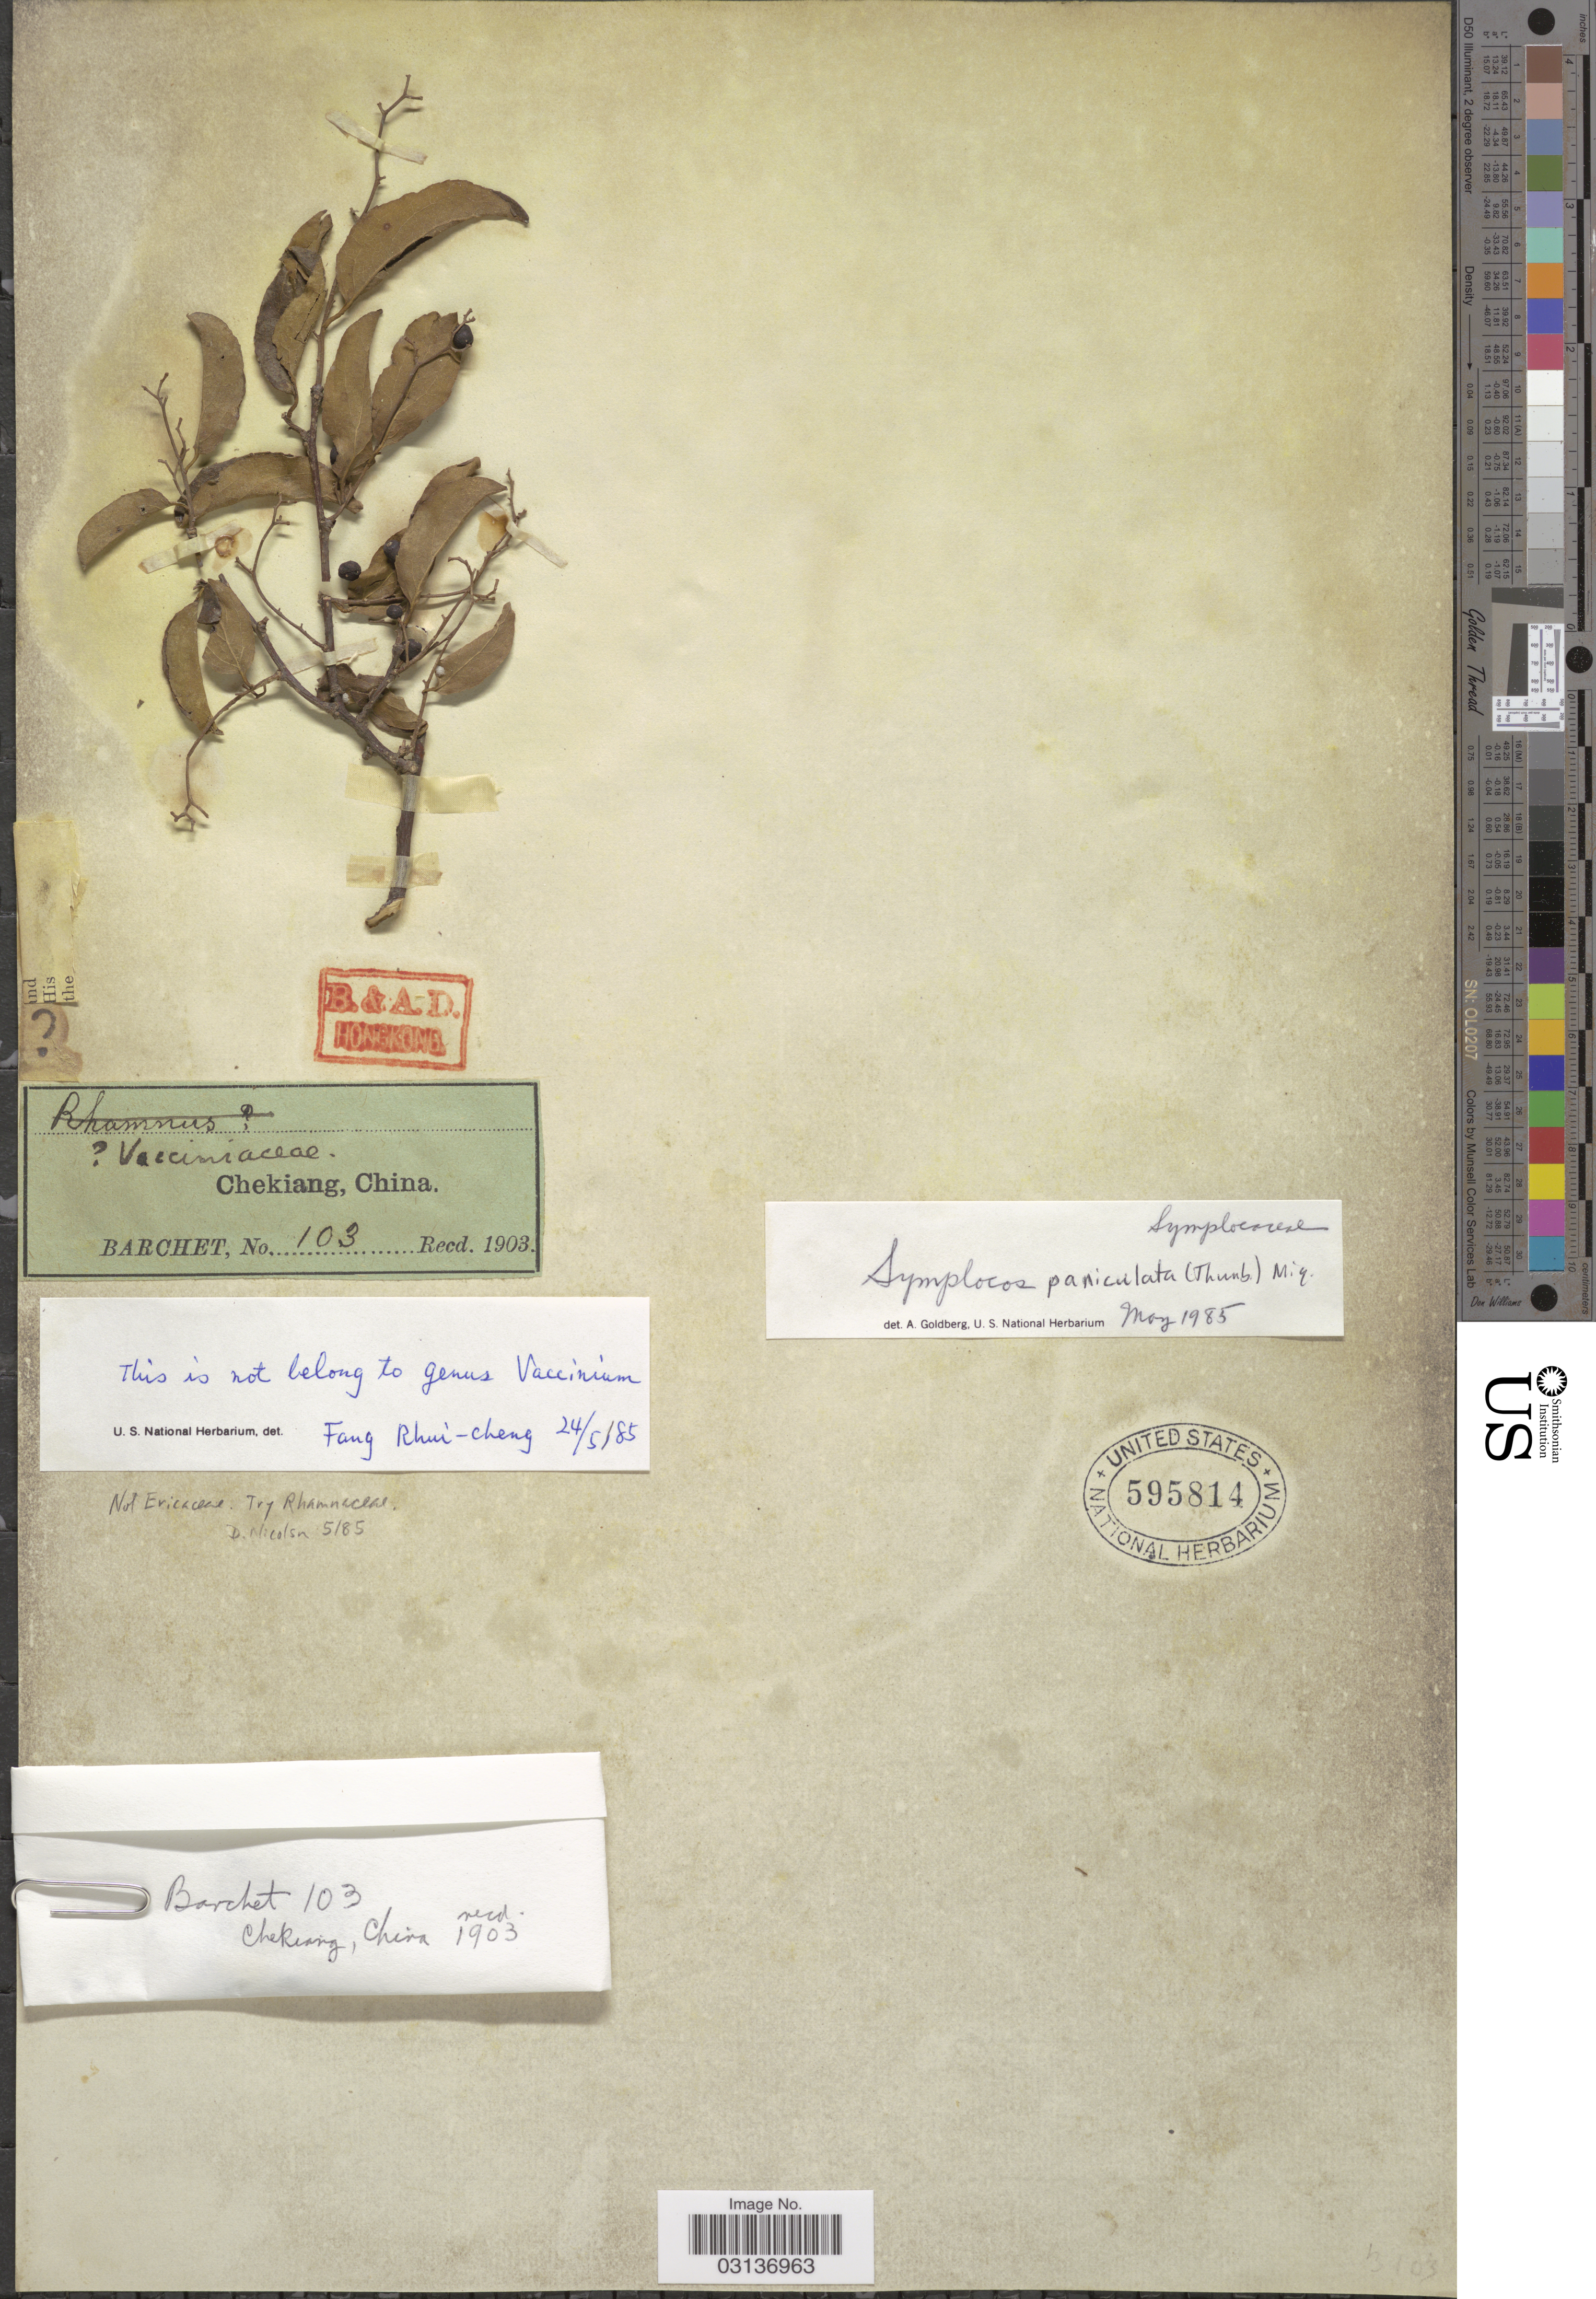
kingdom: Plantae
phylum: Tracheophyta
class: Magnoliopsida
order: Ericales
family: Symplocaceae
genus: Symplocos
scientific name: Symplocos paniculata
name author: Miq.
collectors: S. P. Barchet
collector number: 103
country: China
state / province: Zhejiang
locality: Chekiang.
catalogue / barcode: US 595814